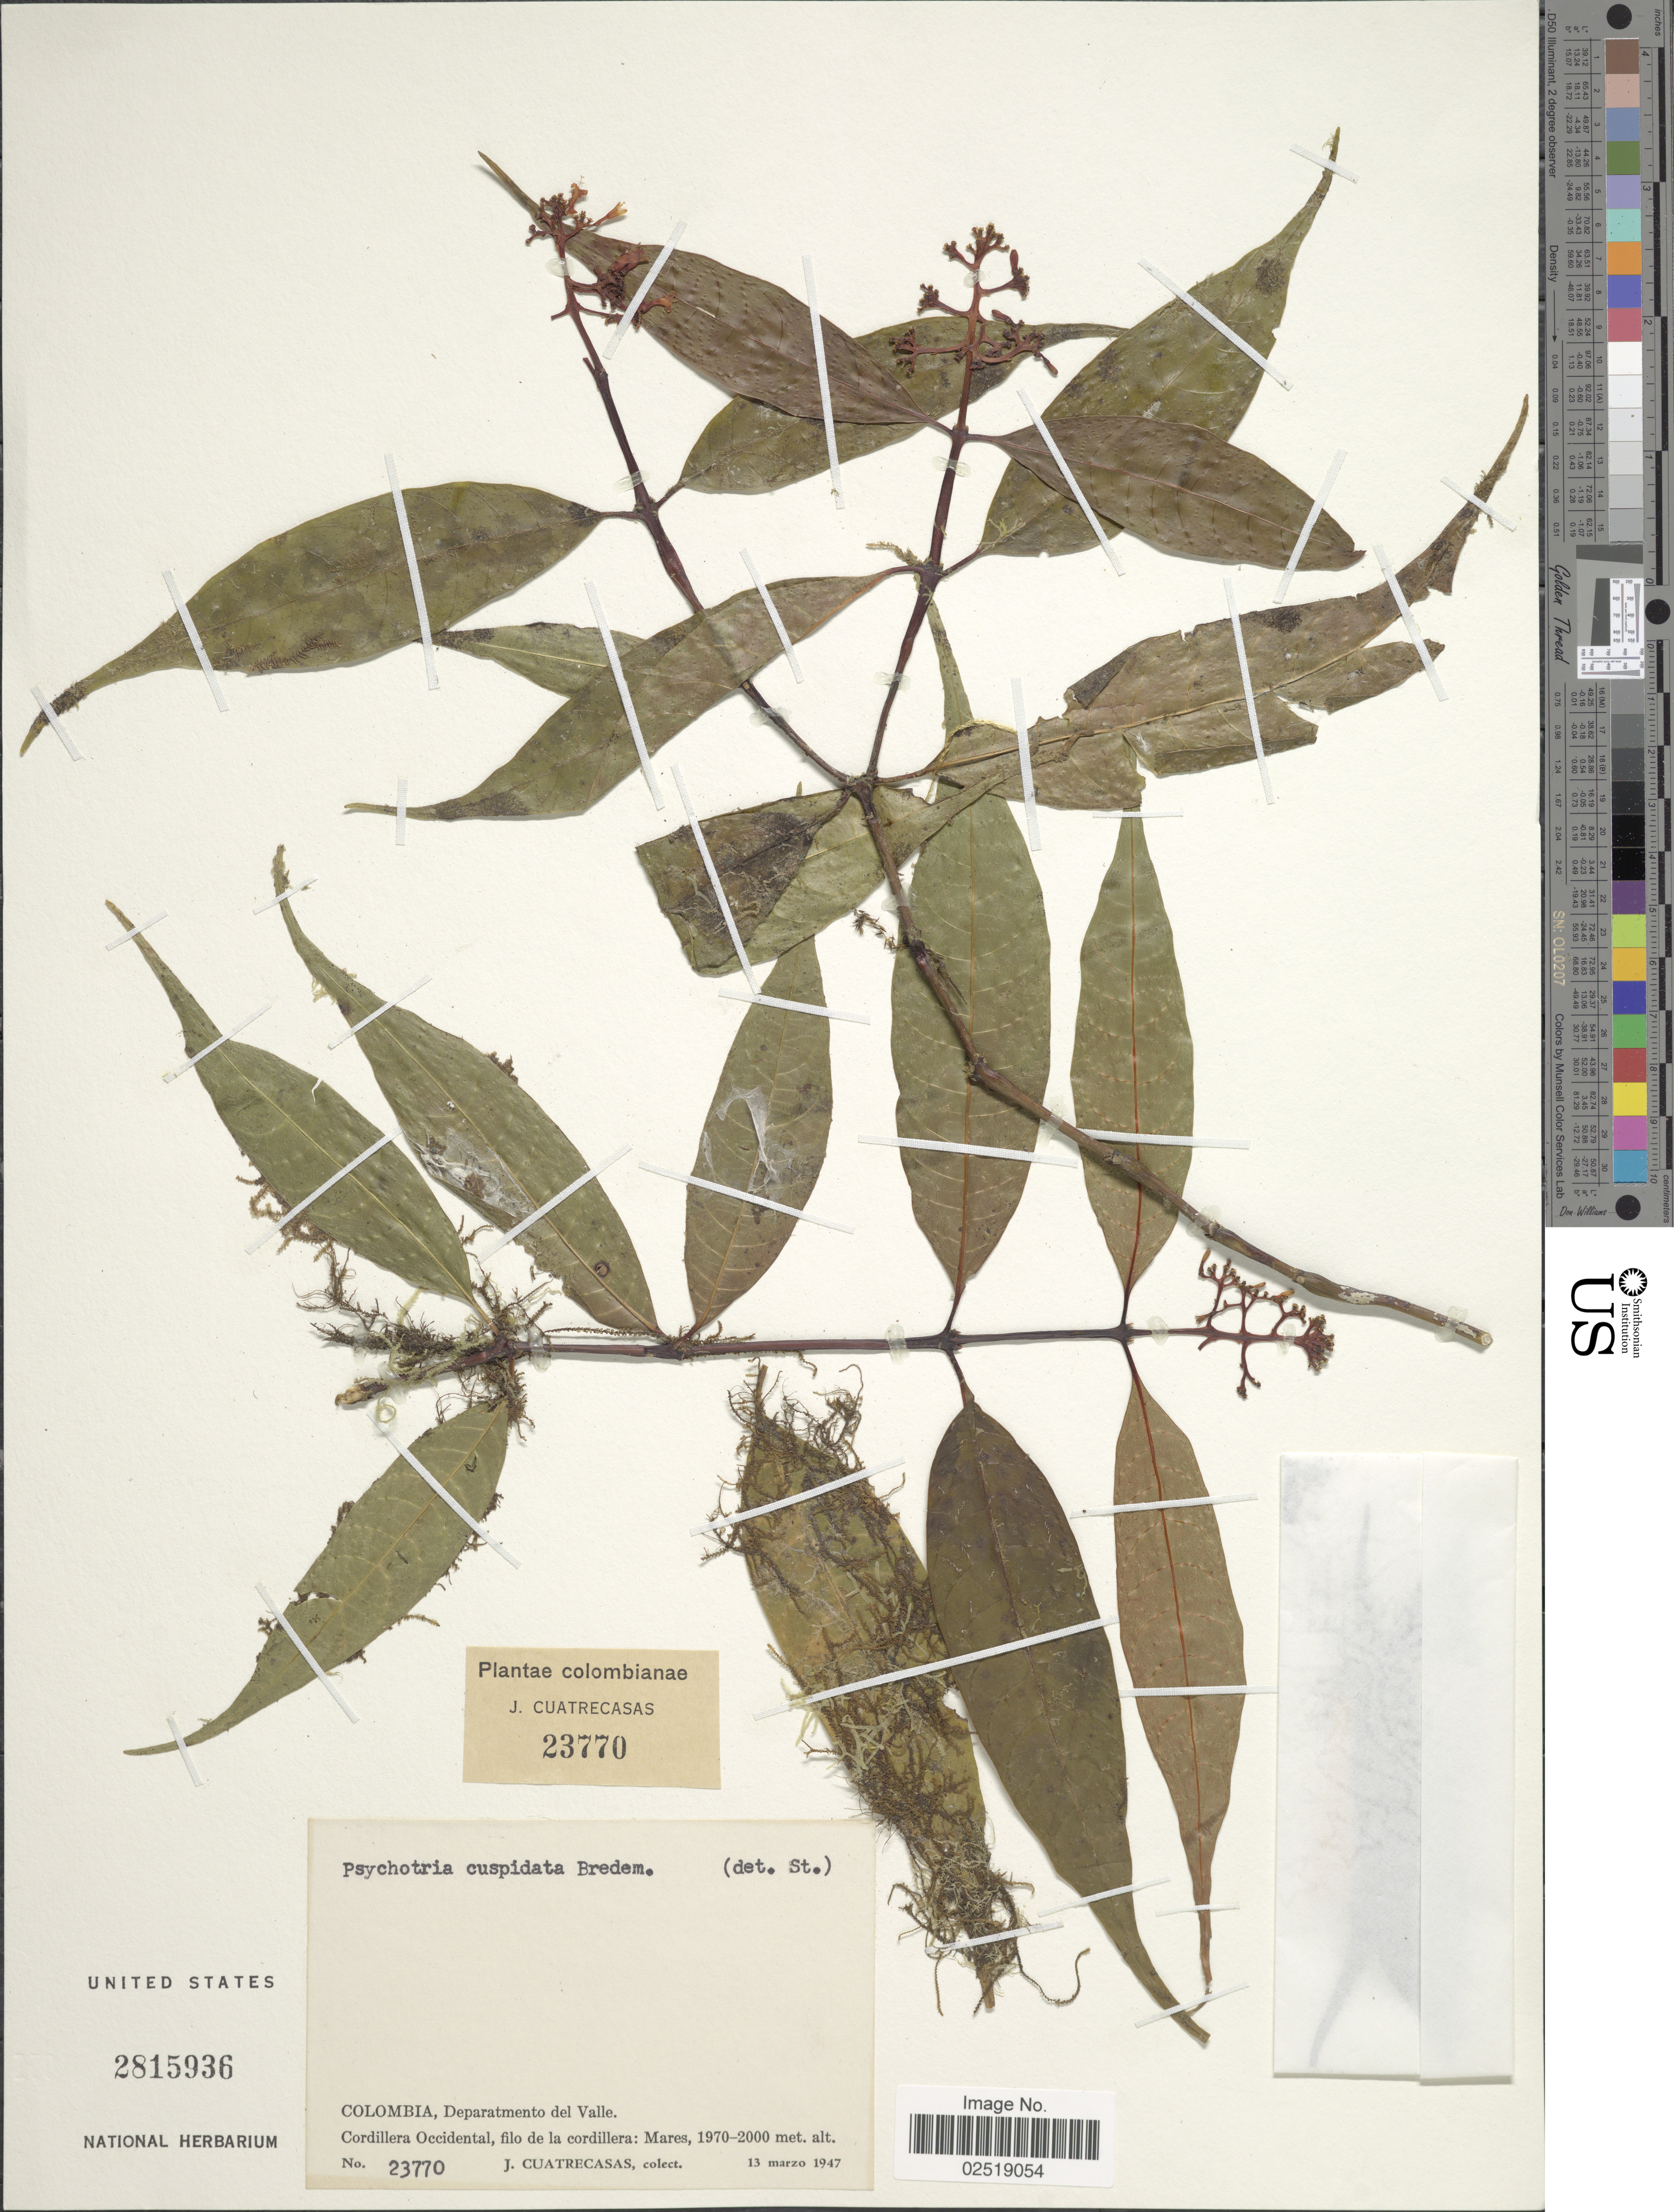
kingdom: Plantae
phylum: Tracheophyta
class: Magnoliopsida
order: Gentianales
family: Rubiaceae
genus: Psychotria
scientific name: Psychotria cuspidata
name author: Bredem. ex Schult.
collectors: J. Cuatrecasas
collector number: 23770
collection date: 1947-03-13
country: Colombia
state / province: Valle del Cauca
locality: Departamento del Valle. Cordillera Occidental, filo de la cordillera: Mares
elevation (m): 1970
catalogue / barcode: US 2815936